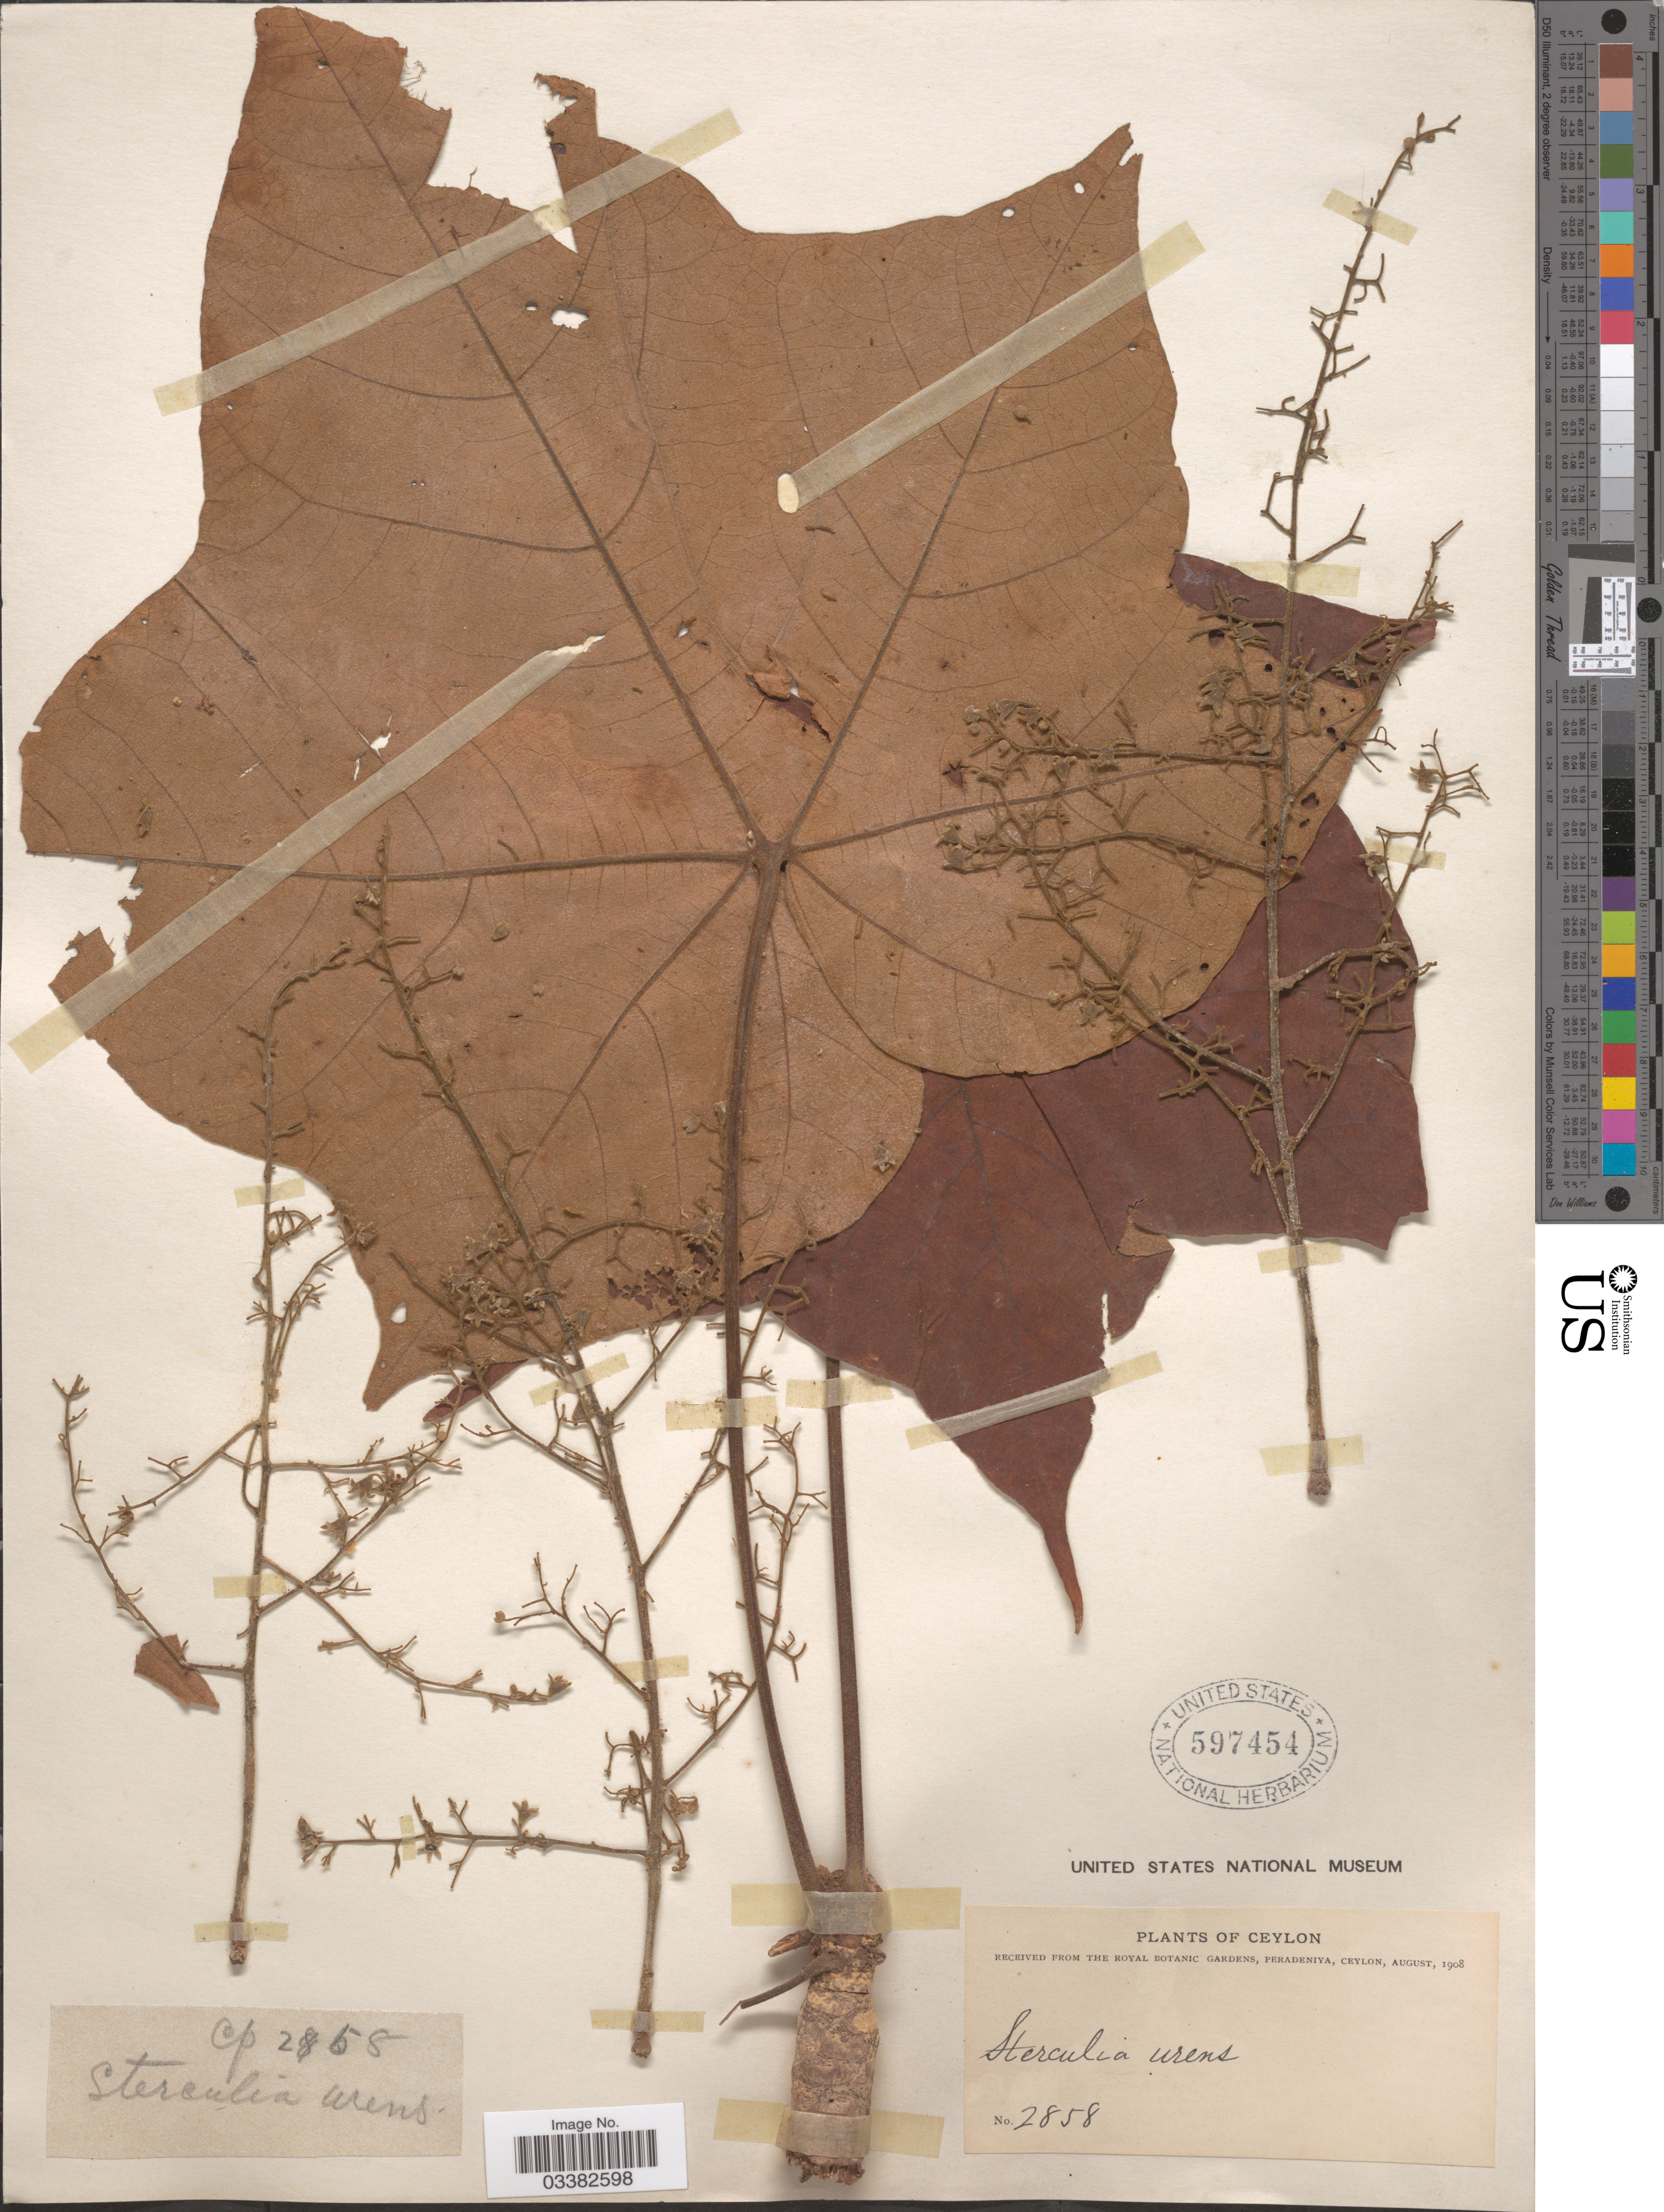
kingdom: Plantae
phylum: Tracheophyta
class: Magnoliopsida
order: Malvales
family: Malvaceae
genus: Sterculia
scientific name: Sterculia urens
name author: Roxb.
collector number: CP 2858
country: Sri Lanka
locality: Ceylon.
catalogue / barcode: US 597454